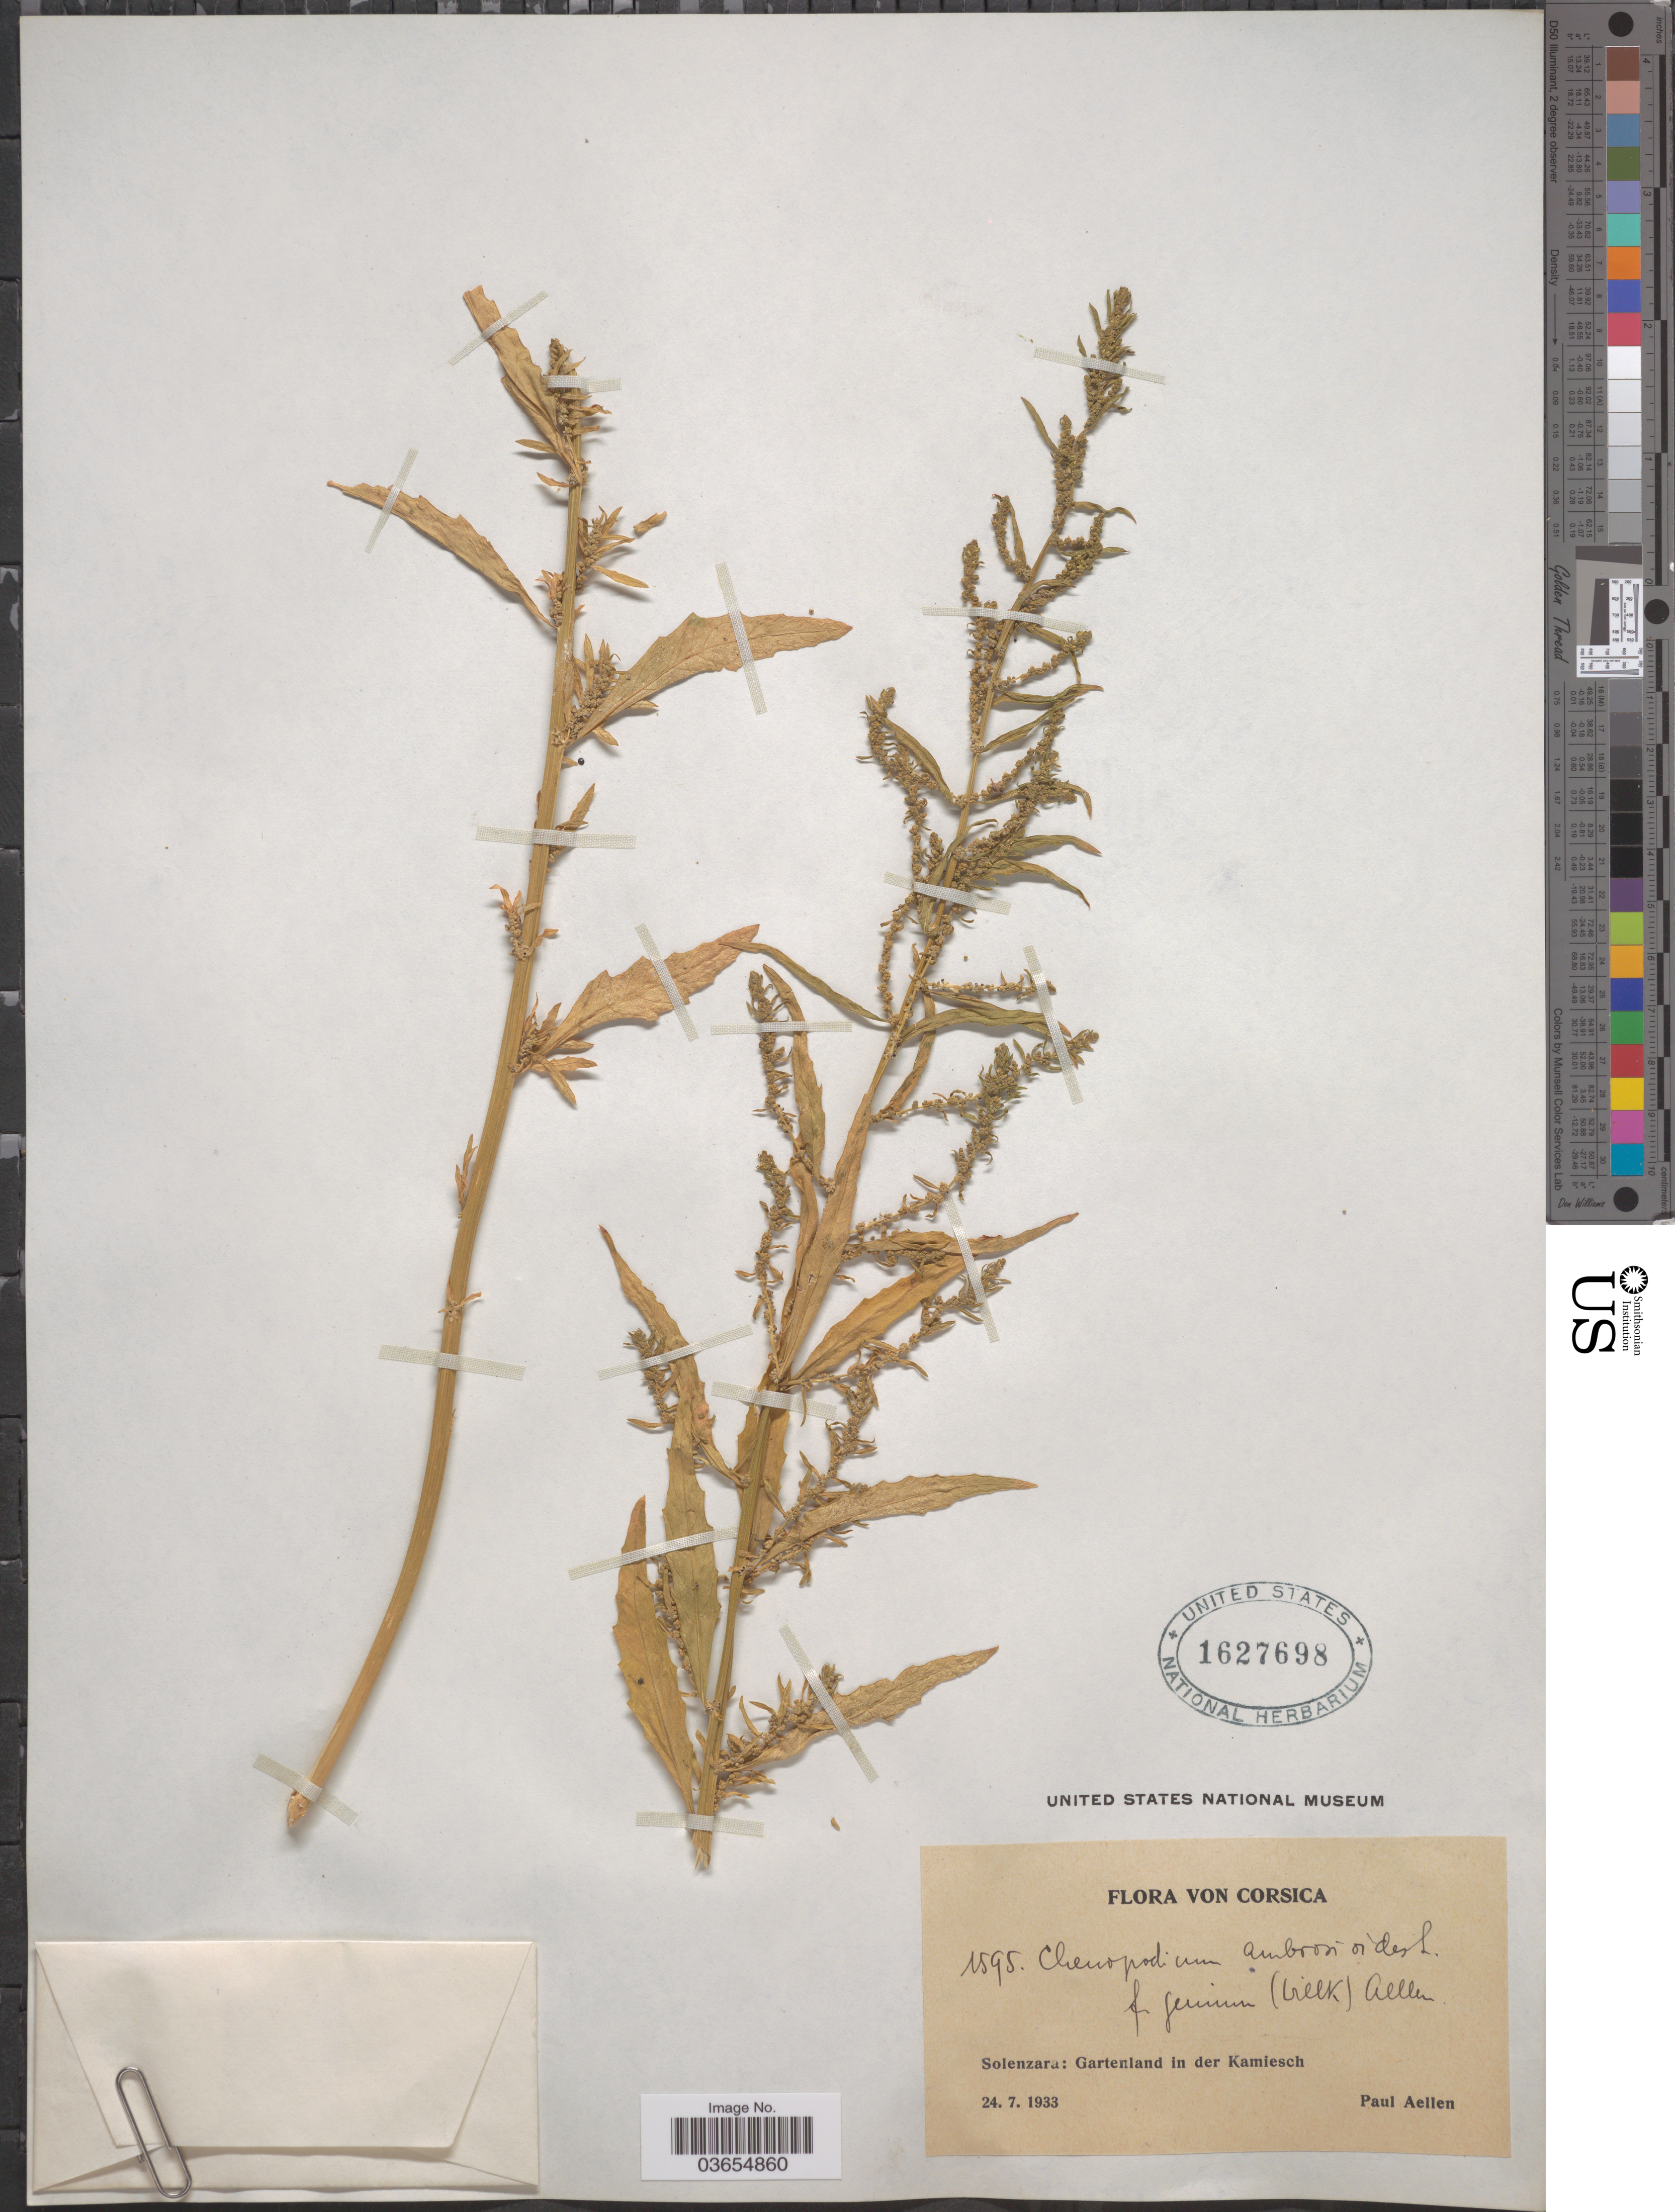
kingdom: Plantae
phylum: Tracheophyta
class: Magnoliopsida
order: Caryophyllales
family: Amaranthaceae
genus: Chenopodium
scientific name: Chenopodium ambrosioides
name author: L.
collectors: P. Aellen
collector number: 1595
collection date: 1933-07-24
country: France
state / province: Corsica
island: Corse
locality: Solenzara: Gartenland in der Kamiesch.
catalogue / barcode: US 1627698